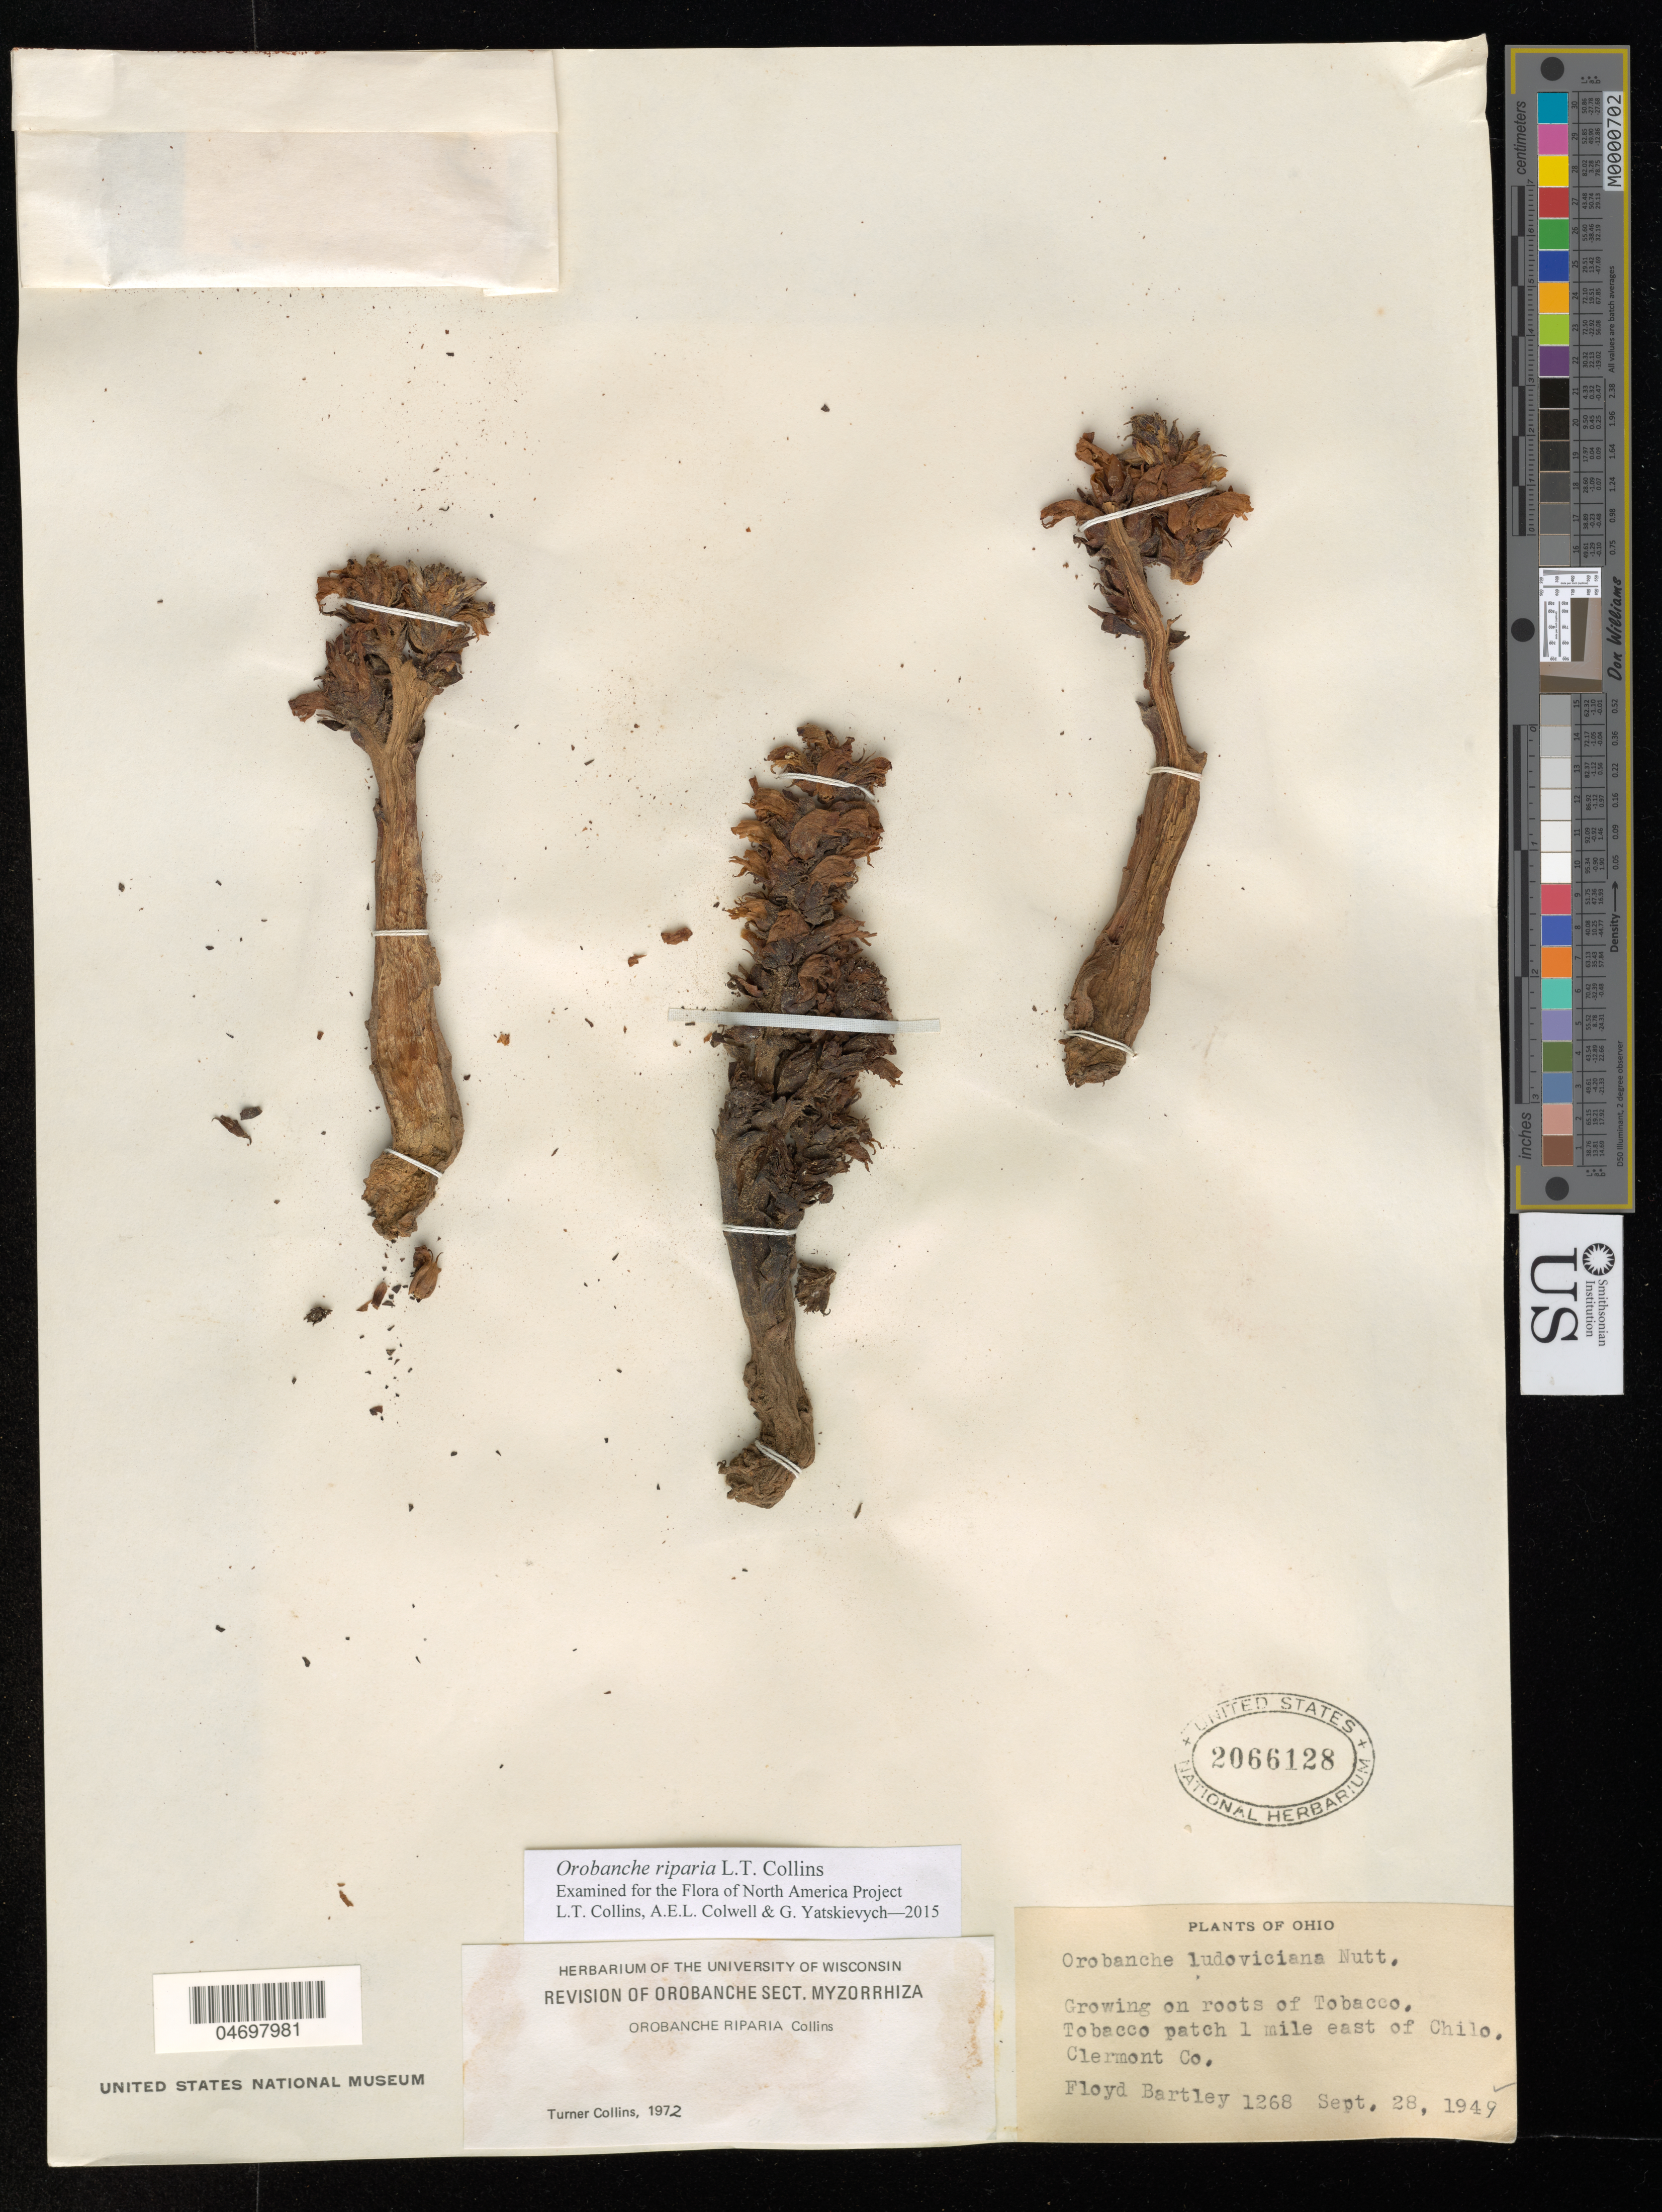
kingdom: Plantae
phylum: Tracheophyta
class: Magnoliopsida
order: Lamiales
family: Orobanchaceae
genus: Orobanche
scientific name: Orobanche riparia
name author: L.T. Collins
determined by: Collins, L. T.; Colwell, A. E.; Yatskievych, G. A.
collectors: F. Bartley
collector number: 1268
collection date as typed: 28 Sep 1949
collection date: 1949-09-28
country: United States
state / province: Ohio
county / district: Clermont Co.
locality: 1 mile E of Chilo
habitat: Tobacco patch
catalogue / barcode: US 2066128